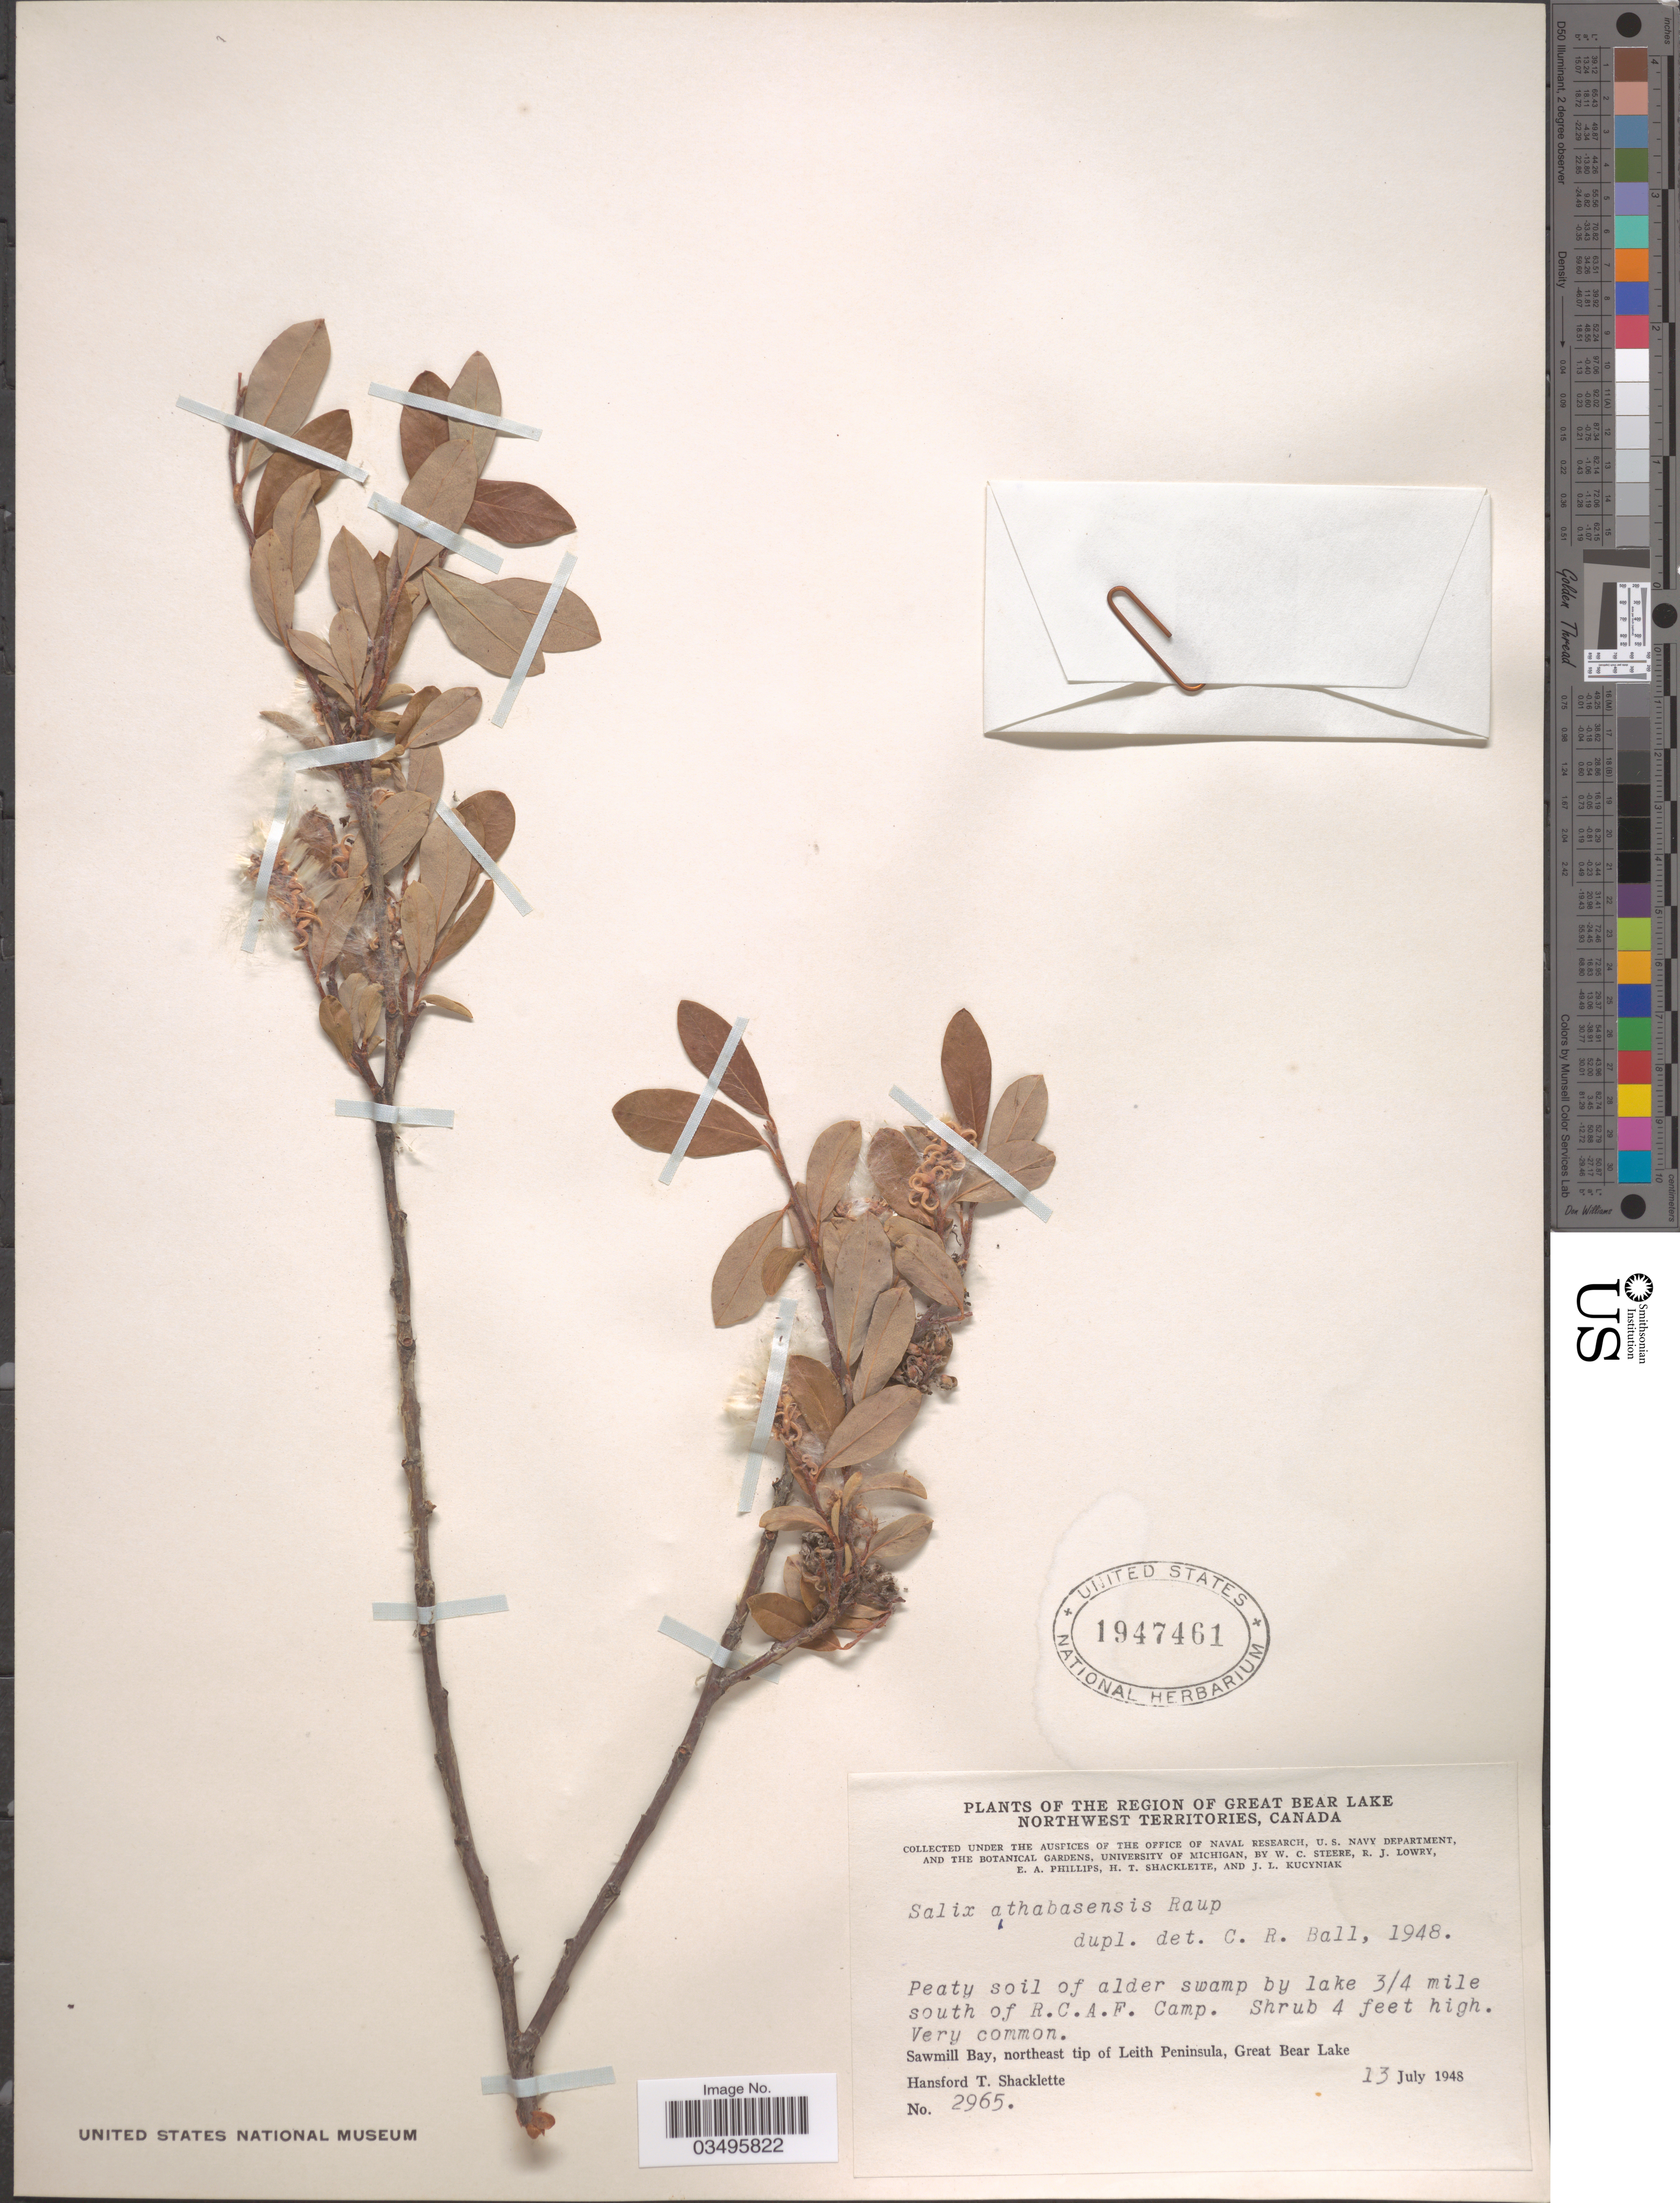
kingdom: Plantae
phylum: Tracheophyta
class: Magnoliopsida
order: Malpighiales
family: Salicaceae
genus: Salix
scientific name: Salix athabascensis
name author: Raup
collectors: H. Shacklette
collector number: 2965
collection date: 1948-07-13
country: Canada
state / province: Northwest Territories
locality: Region of Great Bear Lake, By lake 3/4 mile south of R.C.A.F. Camp. Sawmill Bay, northeast tip of Leith Peninsula, Great Bear Lake.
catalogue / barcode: US 1947461